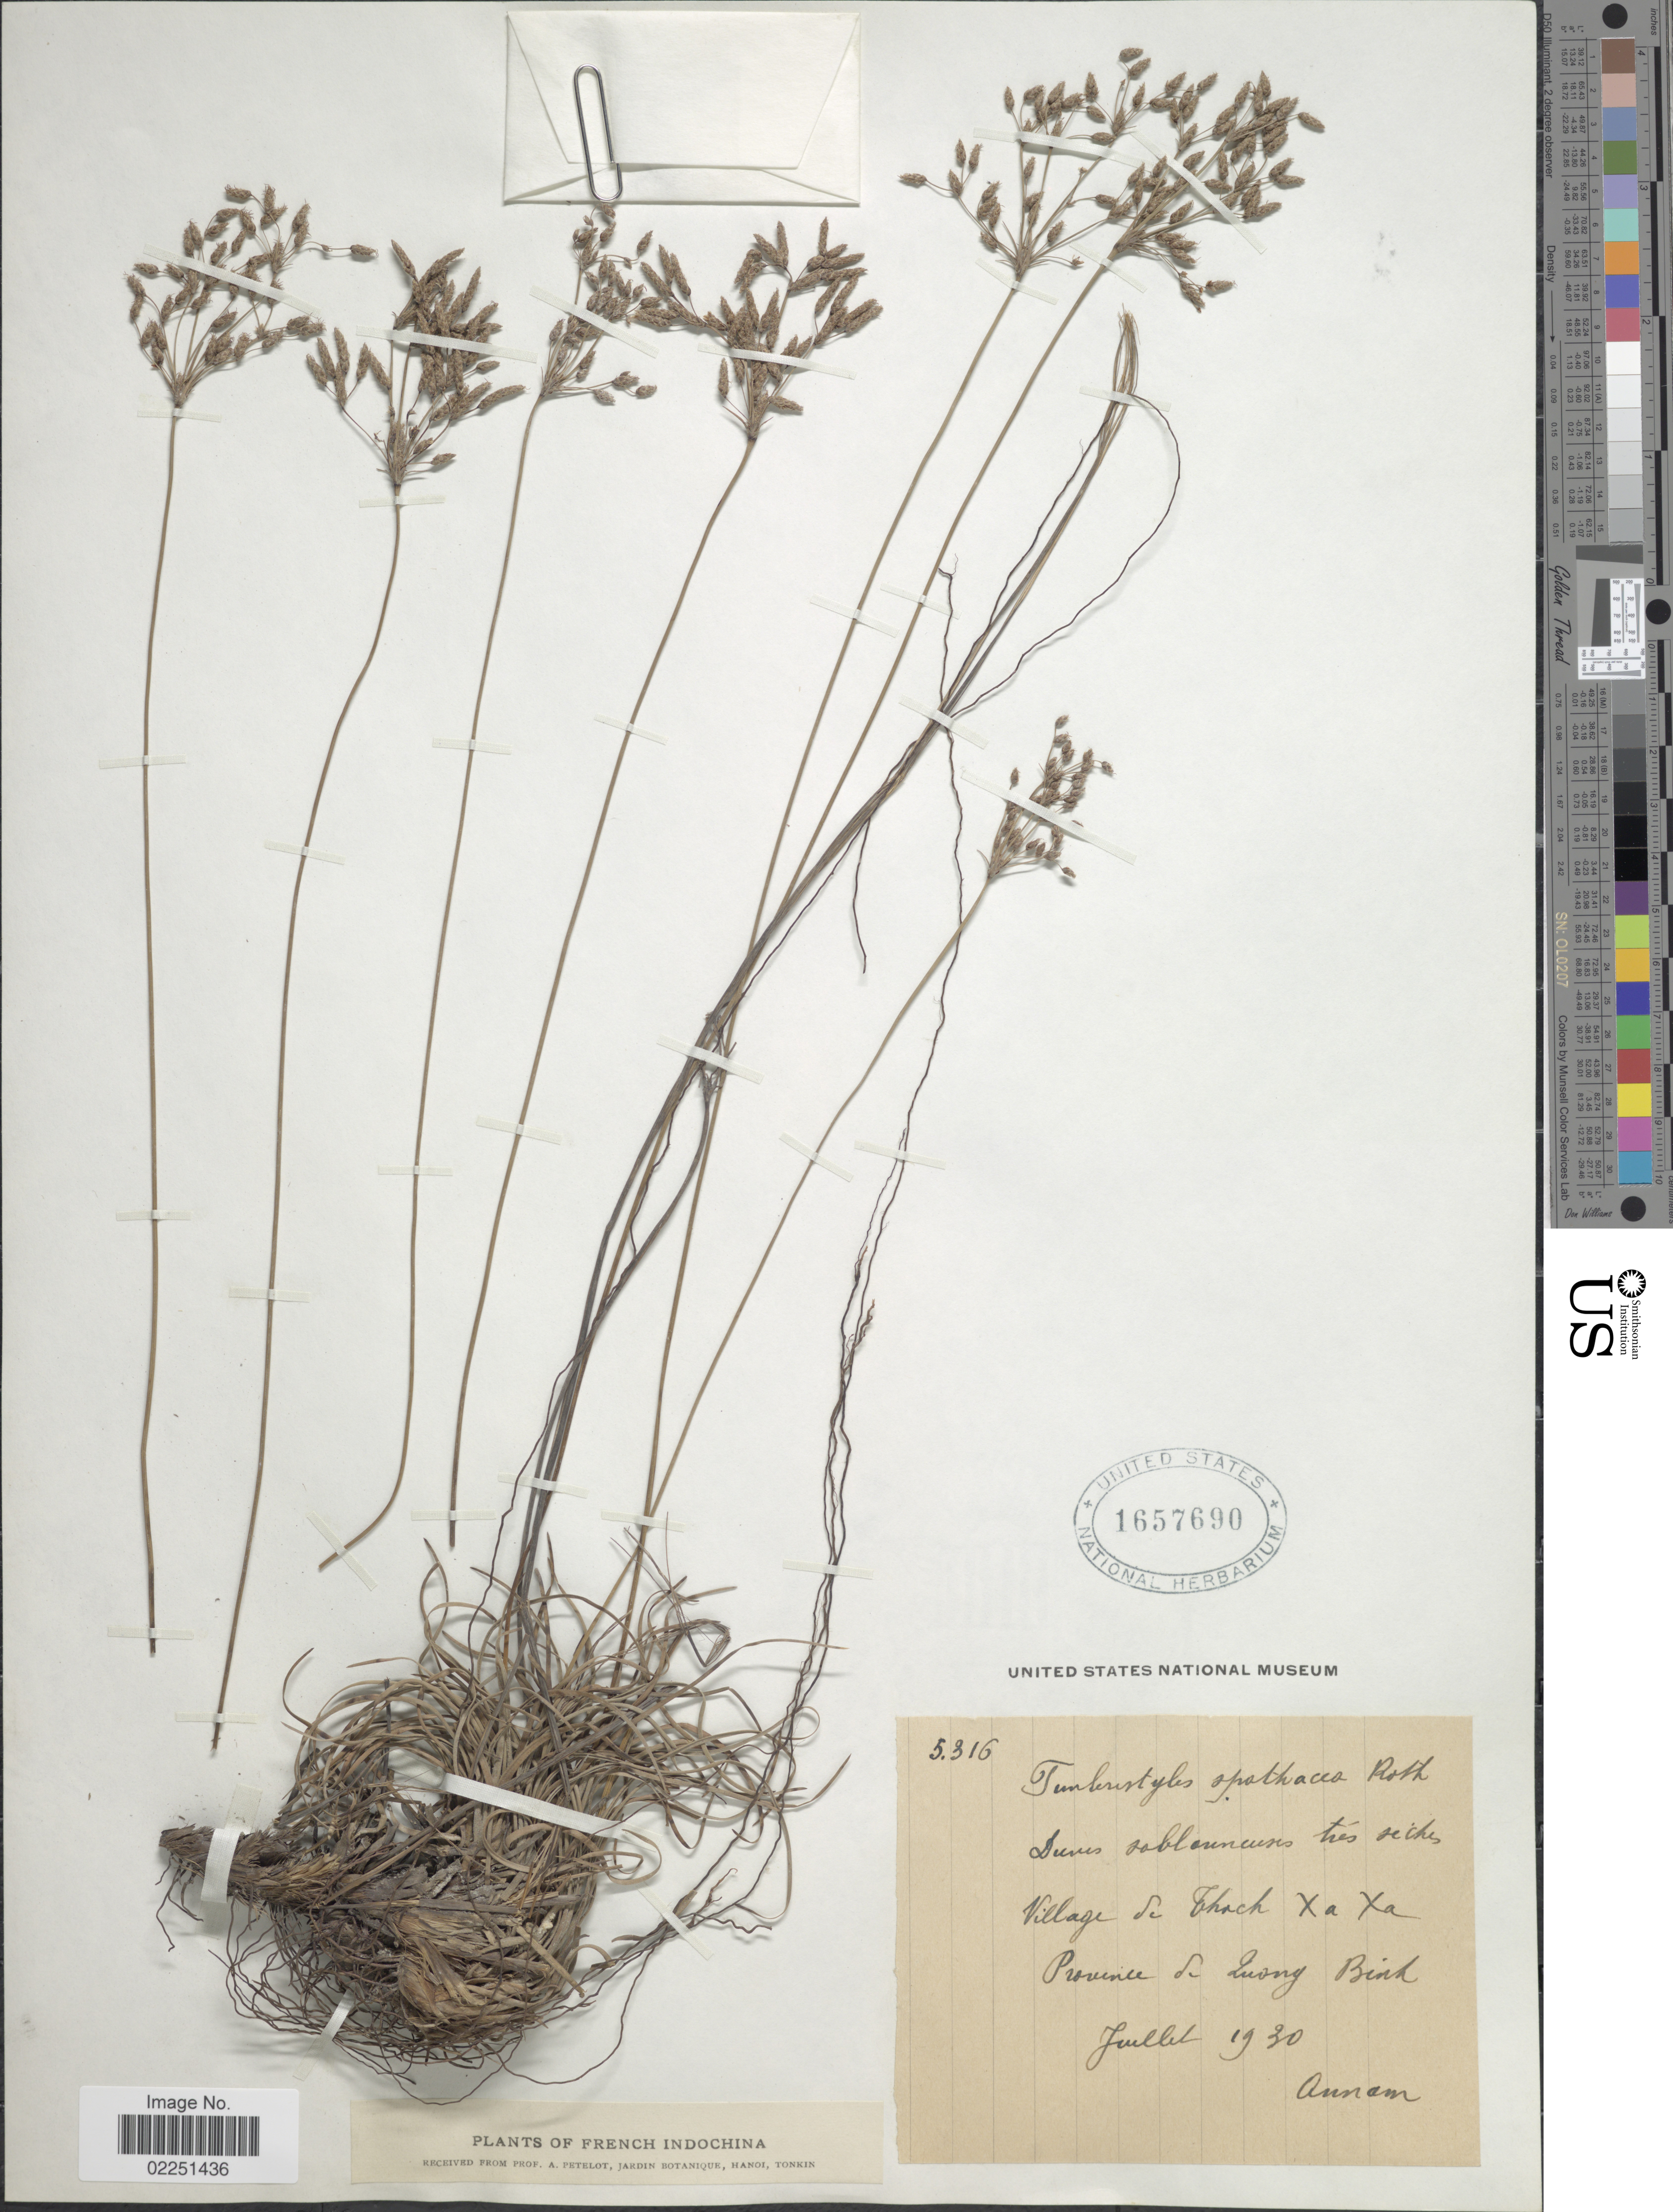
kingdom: Plantae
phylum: Tracheophyta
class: Liliopsida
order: Poales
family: Cyperaceae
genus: Fimbristylis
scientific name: Fimbristylis cymosa subsp. spathacea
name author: (Roth) T. Koyama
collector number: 5316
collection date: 1930-07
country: Vietnam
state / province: Quang Binh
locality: Village de bhack Xa Xa, Annam [interpreted]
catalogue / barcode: US 1657690